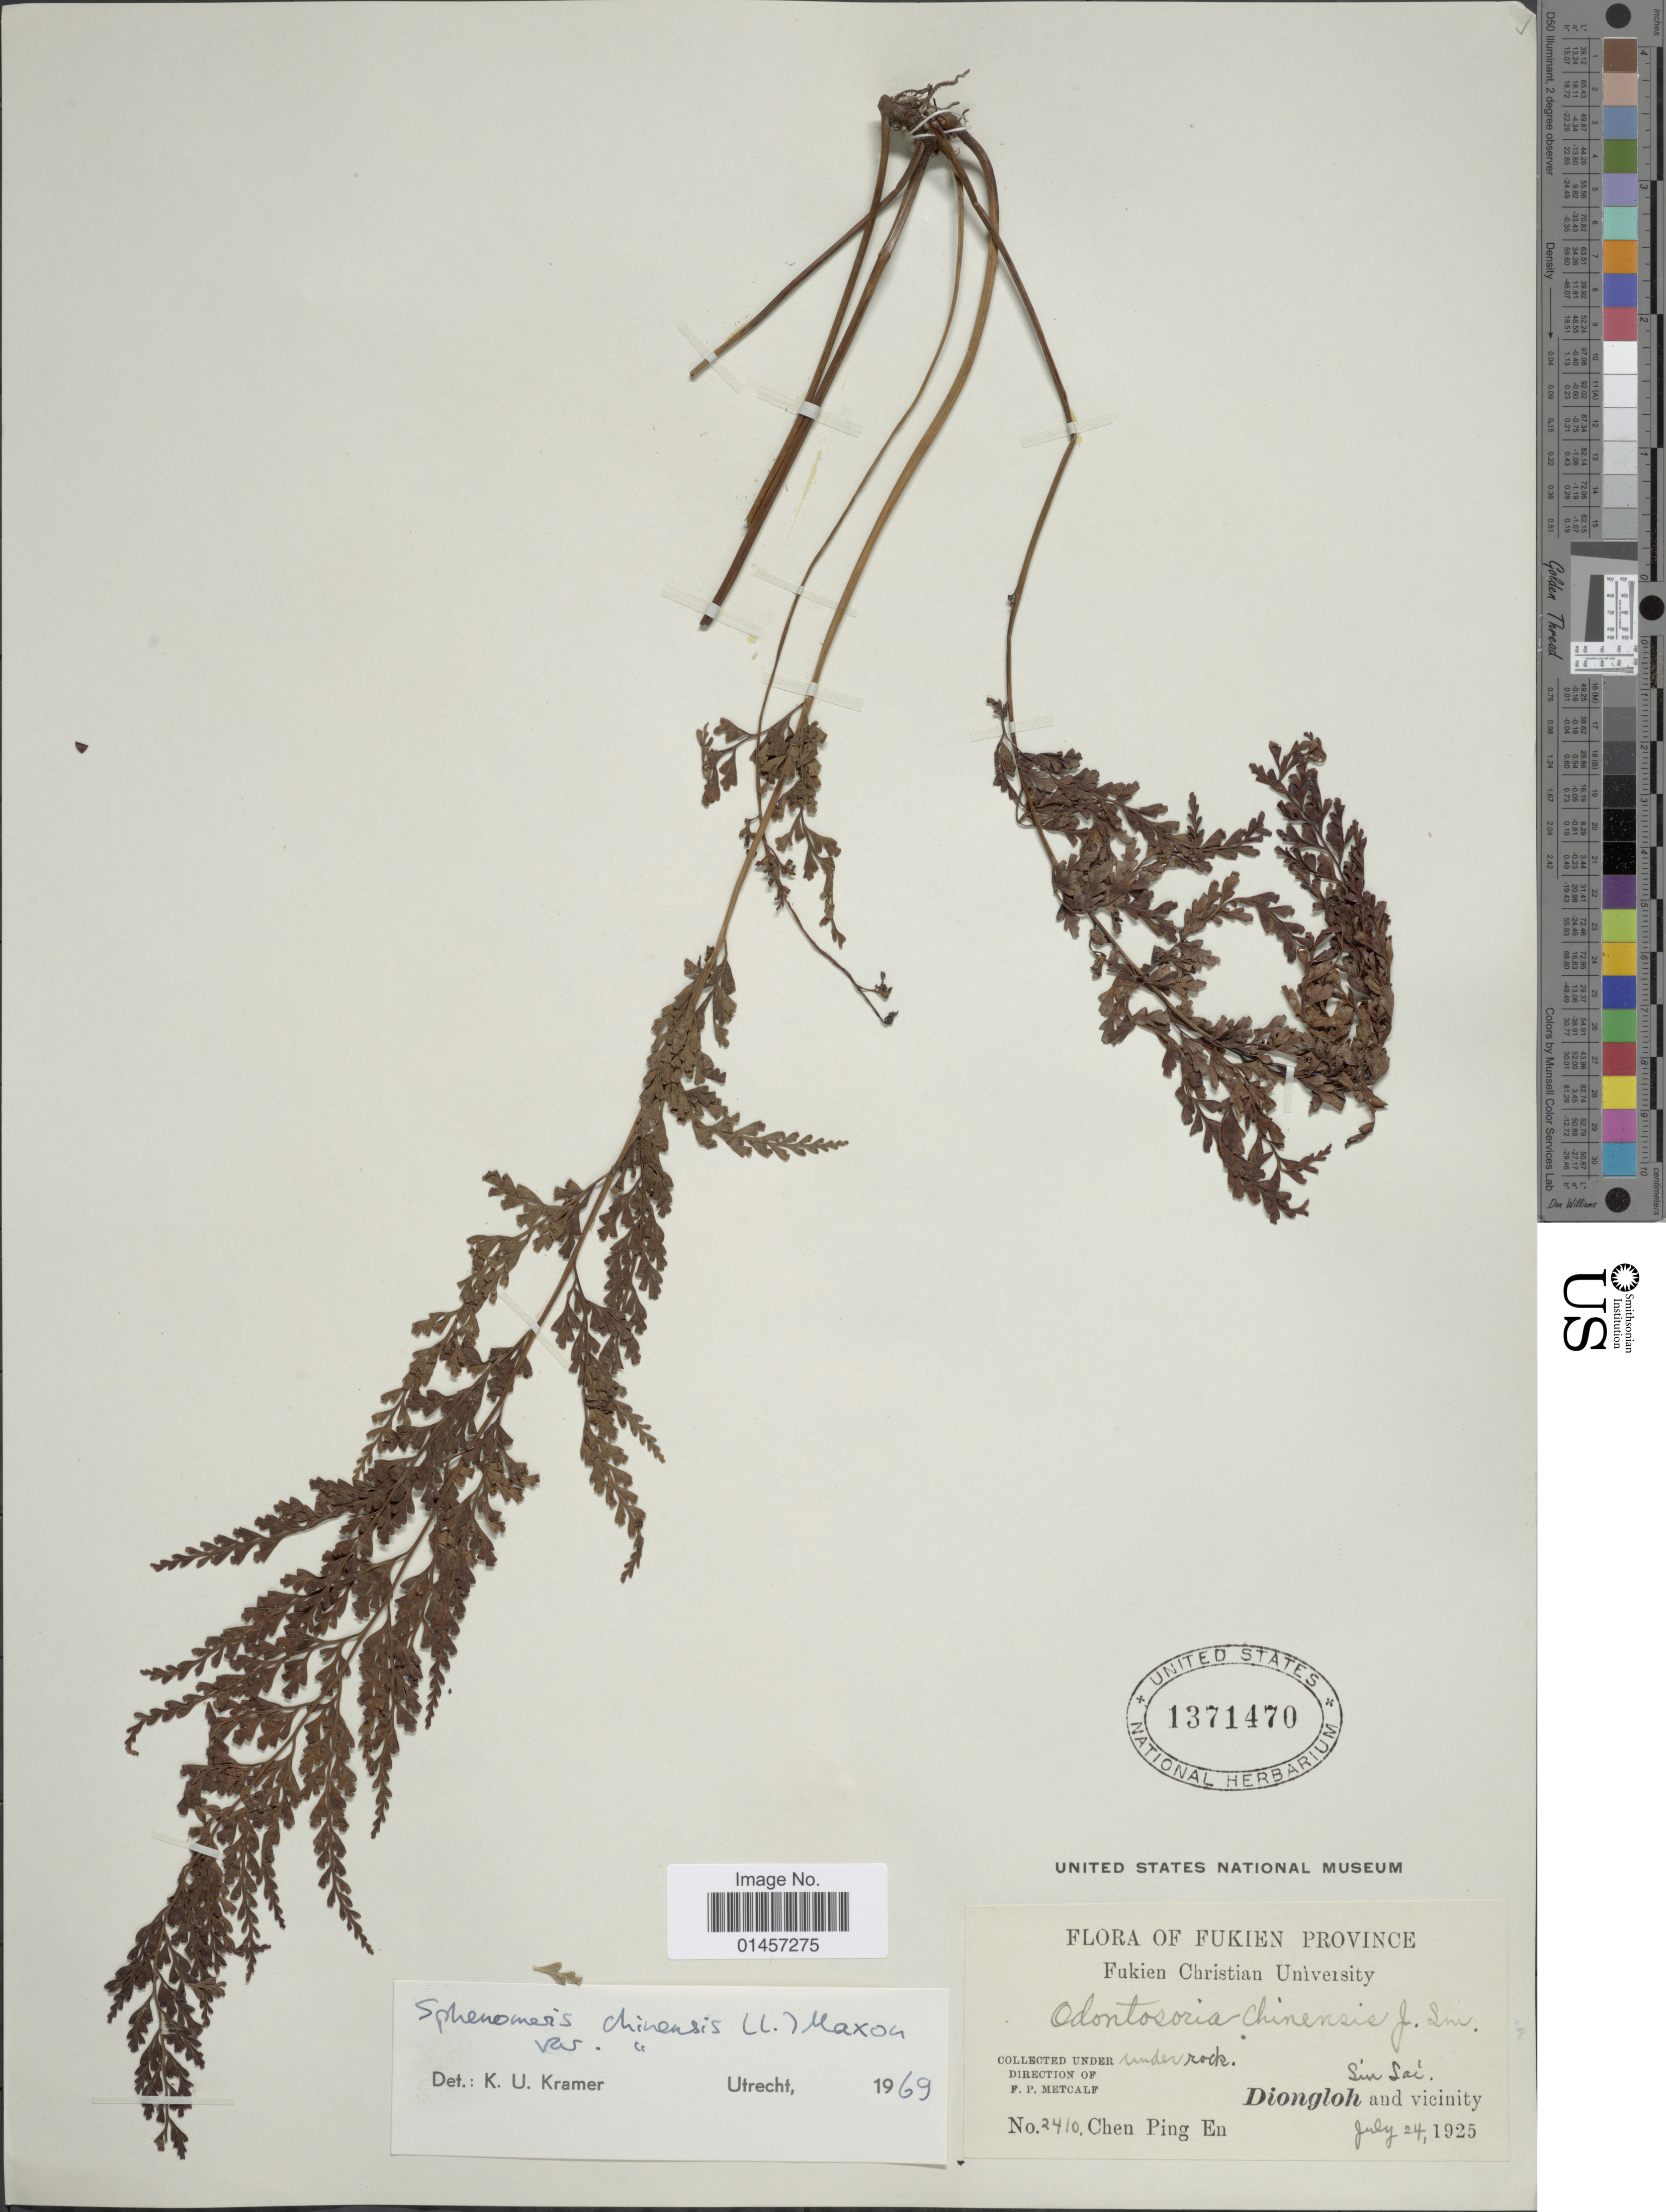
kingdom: Plantae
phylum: Tracheophyta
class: Polypodiopsida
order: Polypodiales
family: Lindsaeaceae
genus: Sphenomeris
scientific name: Sphenomeris chinensis var. chinensis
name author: (L.) Maxon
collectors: C. En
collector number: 2410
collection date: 1925-07-24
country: China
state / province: Fujian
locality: Fukien province, Sin Sai, Diongloh and Vicinity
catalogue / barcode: US 1371470